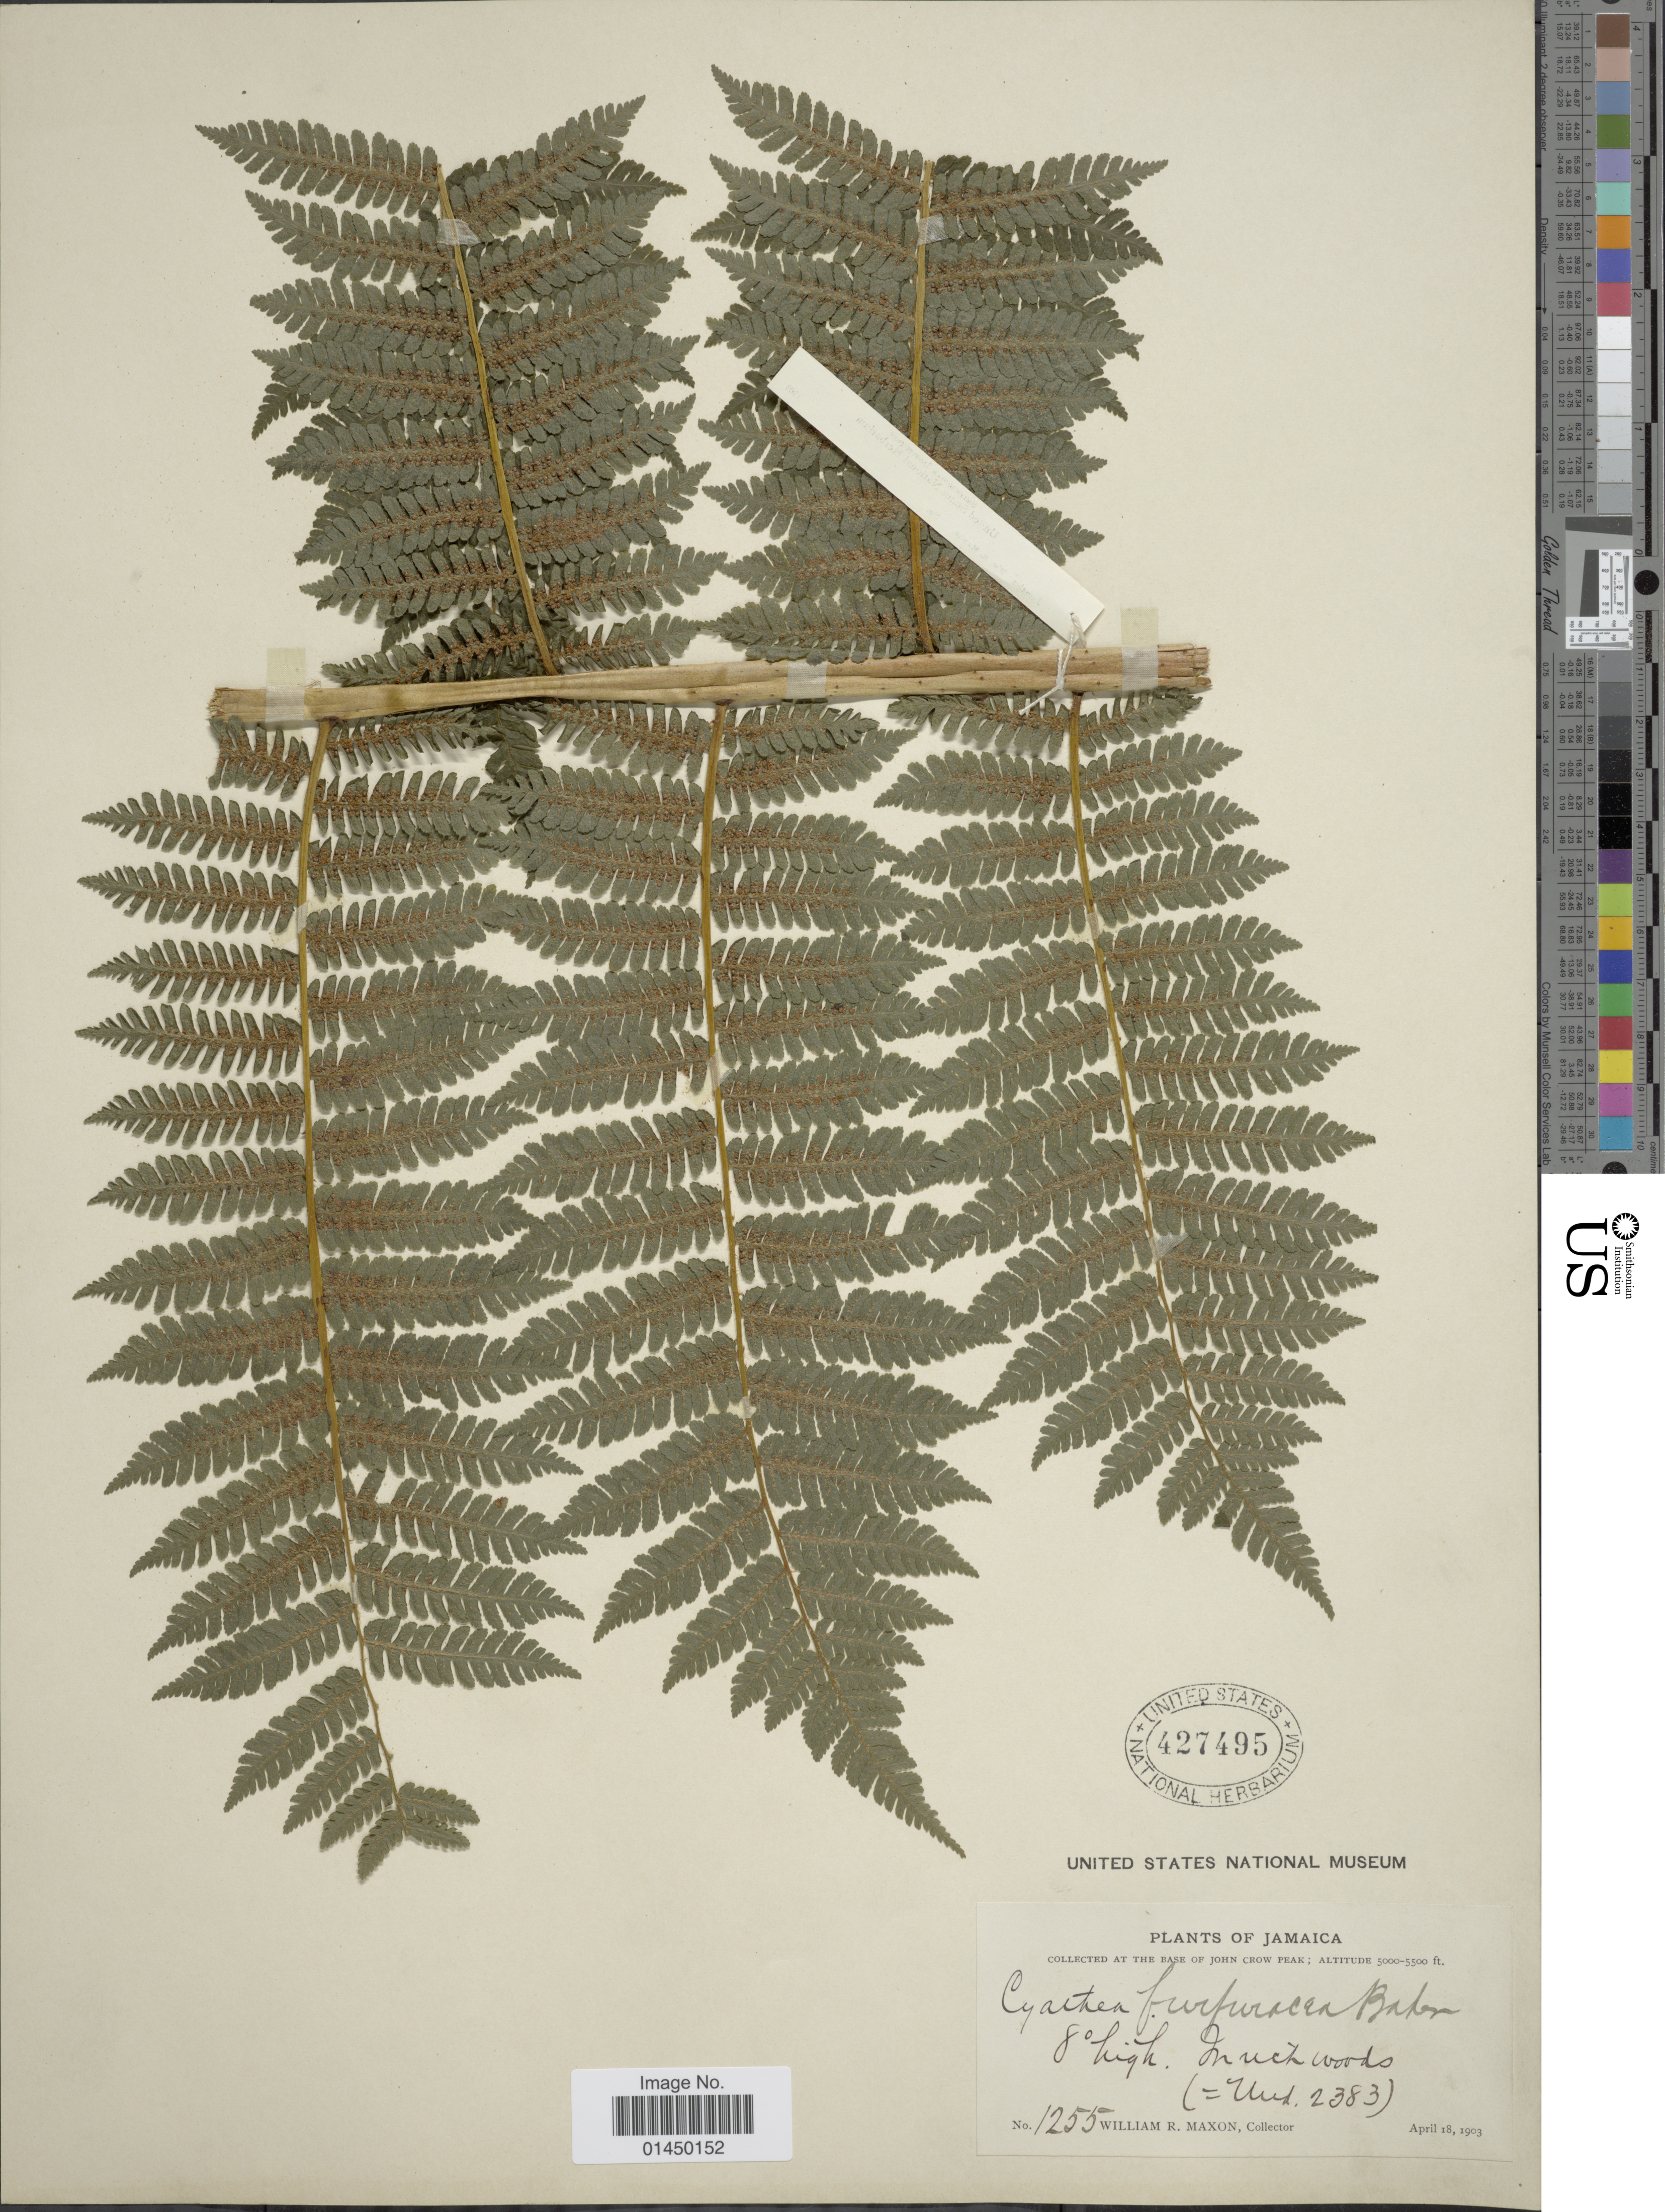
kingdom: Plantae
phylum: Tracheophyta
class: Polypodiopsida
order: Cyatheales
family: Cyatheaceae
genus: Cyathea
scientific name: Cyathea furfuracea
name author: Christ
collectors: W. R. Maxon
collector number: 1255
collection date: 1903-04-18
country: Jamaica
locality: At the Base of John Crow Peak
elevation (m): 1524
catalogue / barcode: US 427495